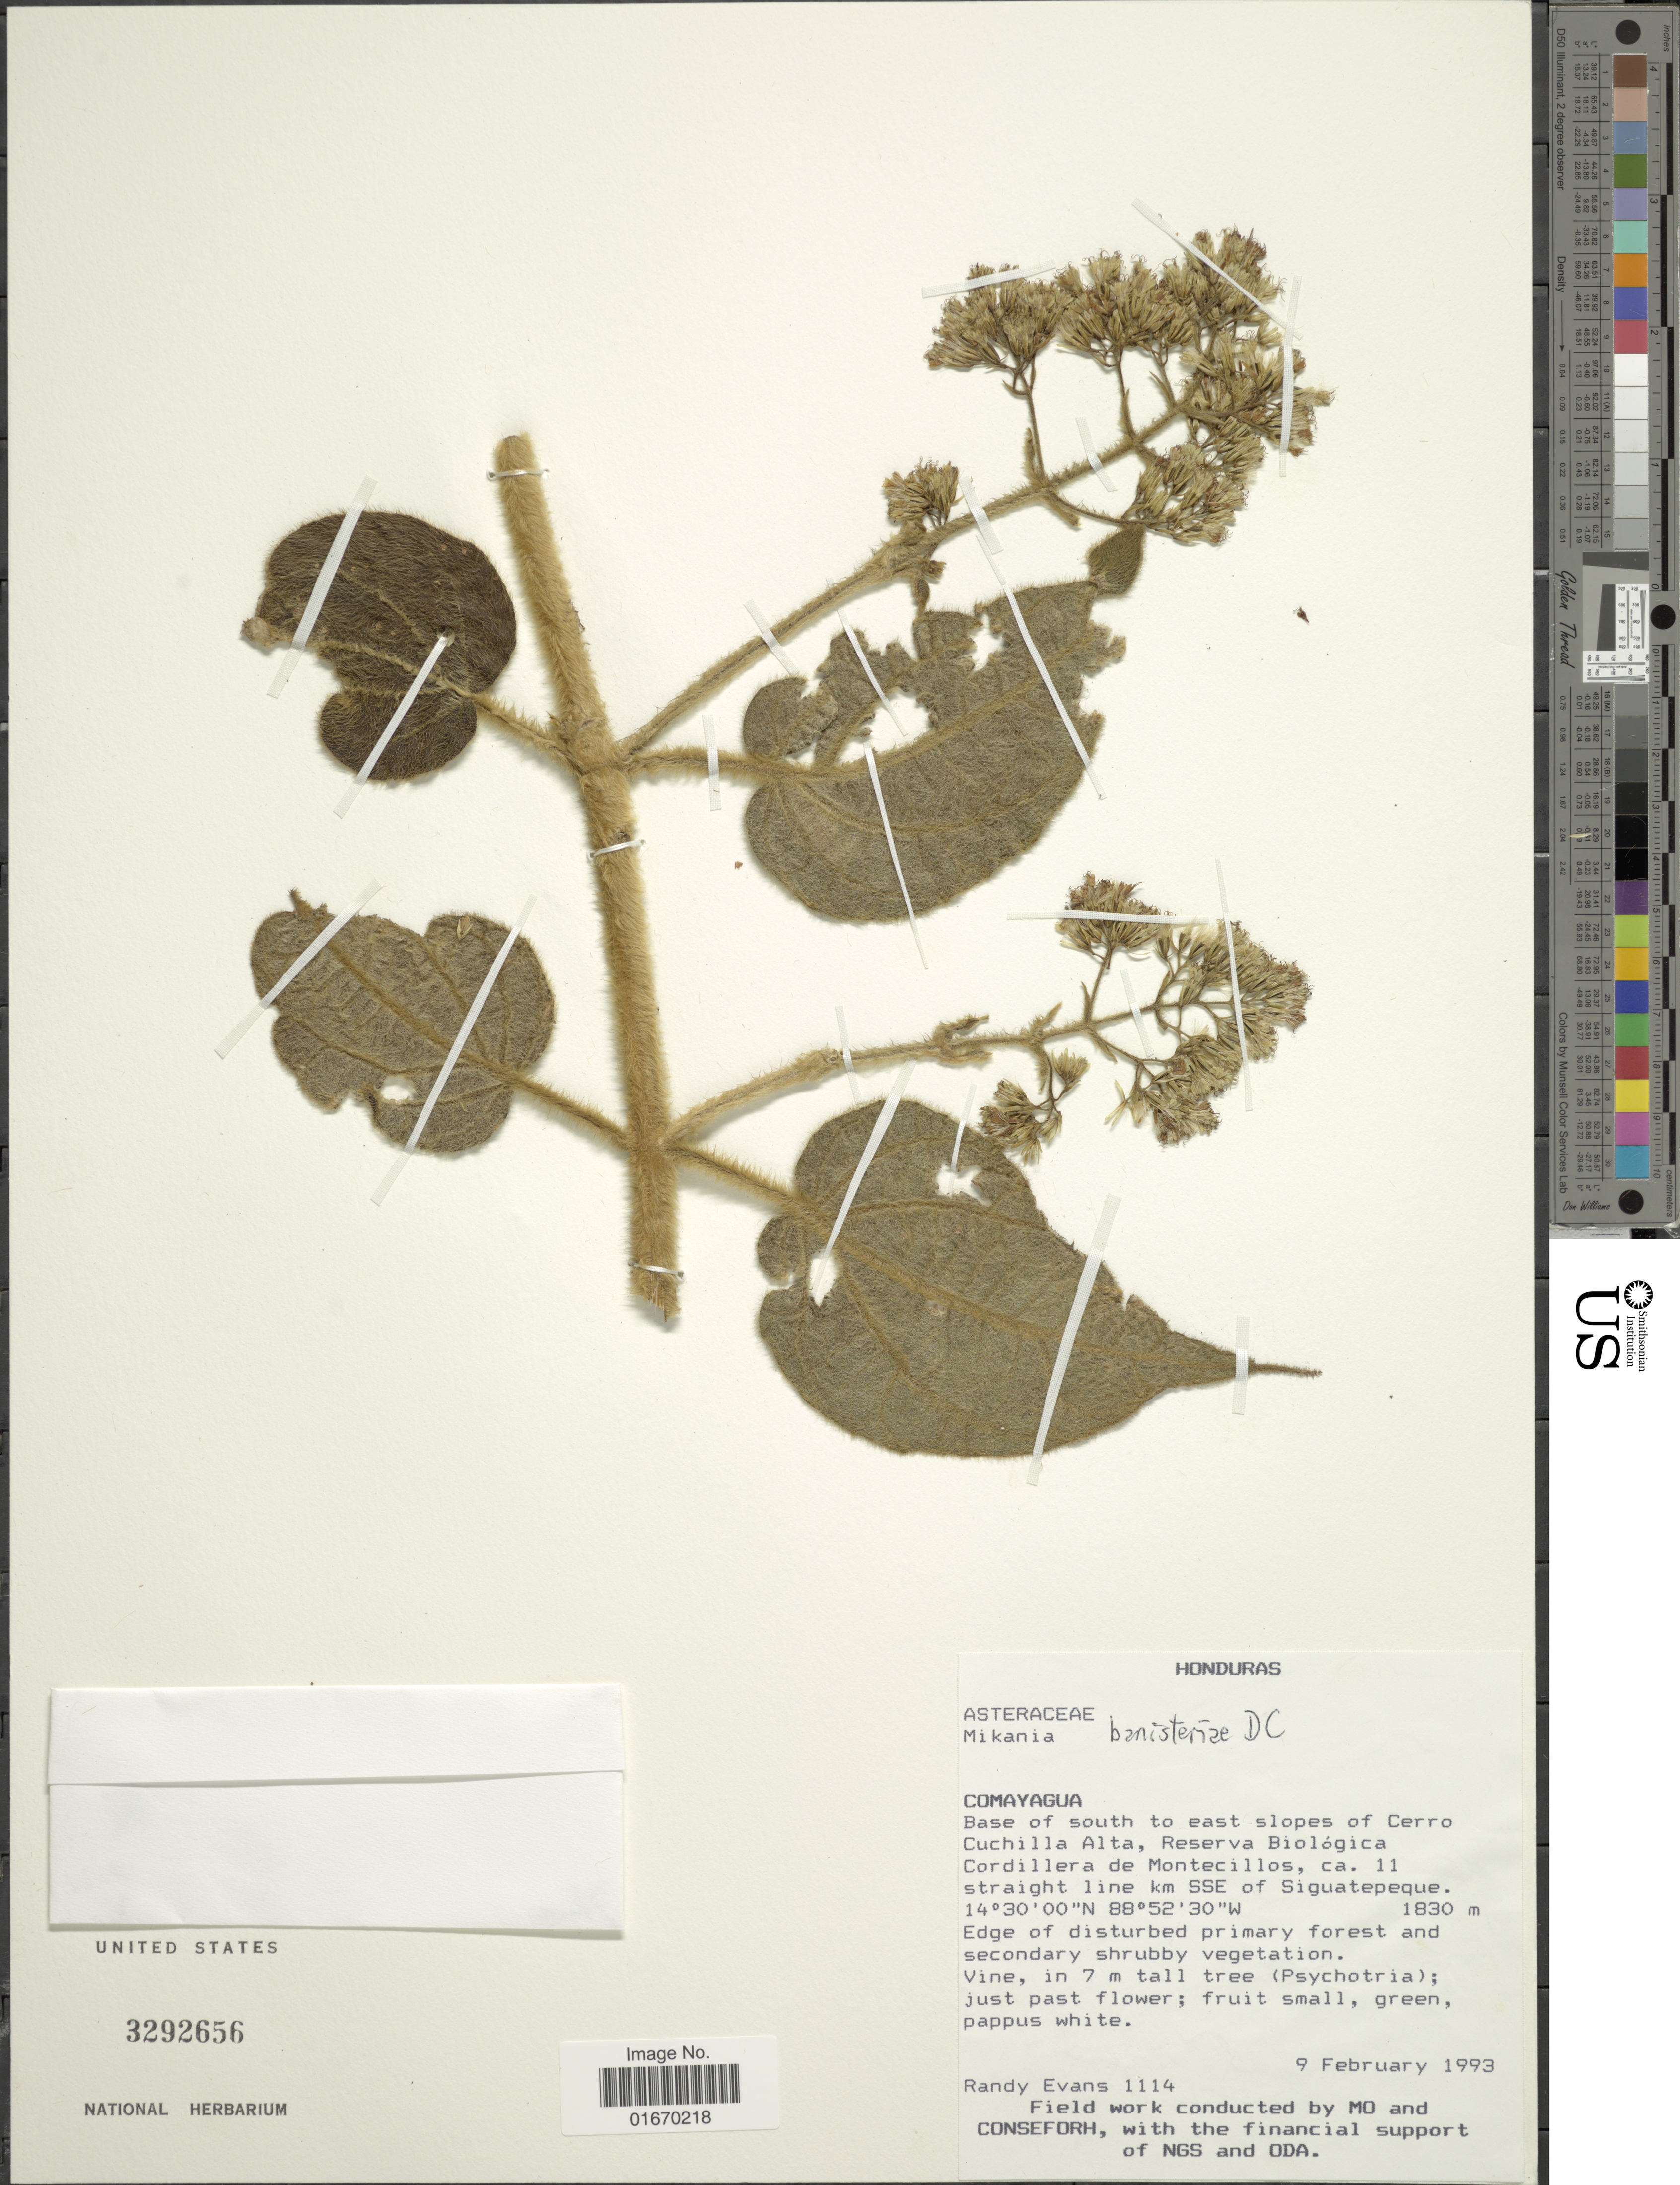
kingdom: Plantae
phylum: Tracheophyta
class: Magnoliopsida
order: Asterales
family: Asteraceae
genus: Mikania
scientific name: Mikania banisteriae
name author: DC.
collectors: R. Evans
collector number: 1114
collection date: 1993-02-09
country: Honduras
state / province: Comayagua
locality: Base of south to east slopes of Cerro Cuchilla Alta, Reserva Biologica Cordillera de Montecillos, ca 11 straight line km SSE of Siguatepeque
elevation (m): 1830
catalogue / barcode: US 3292656